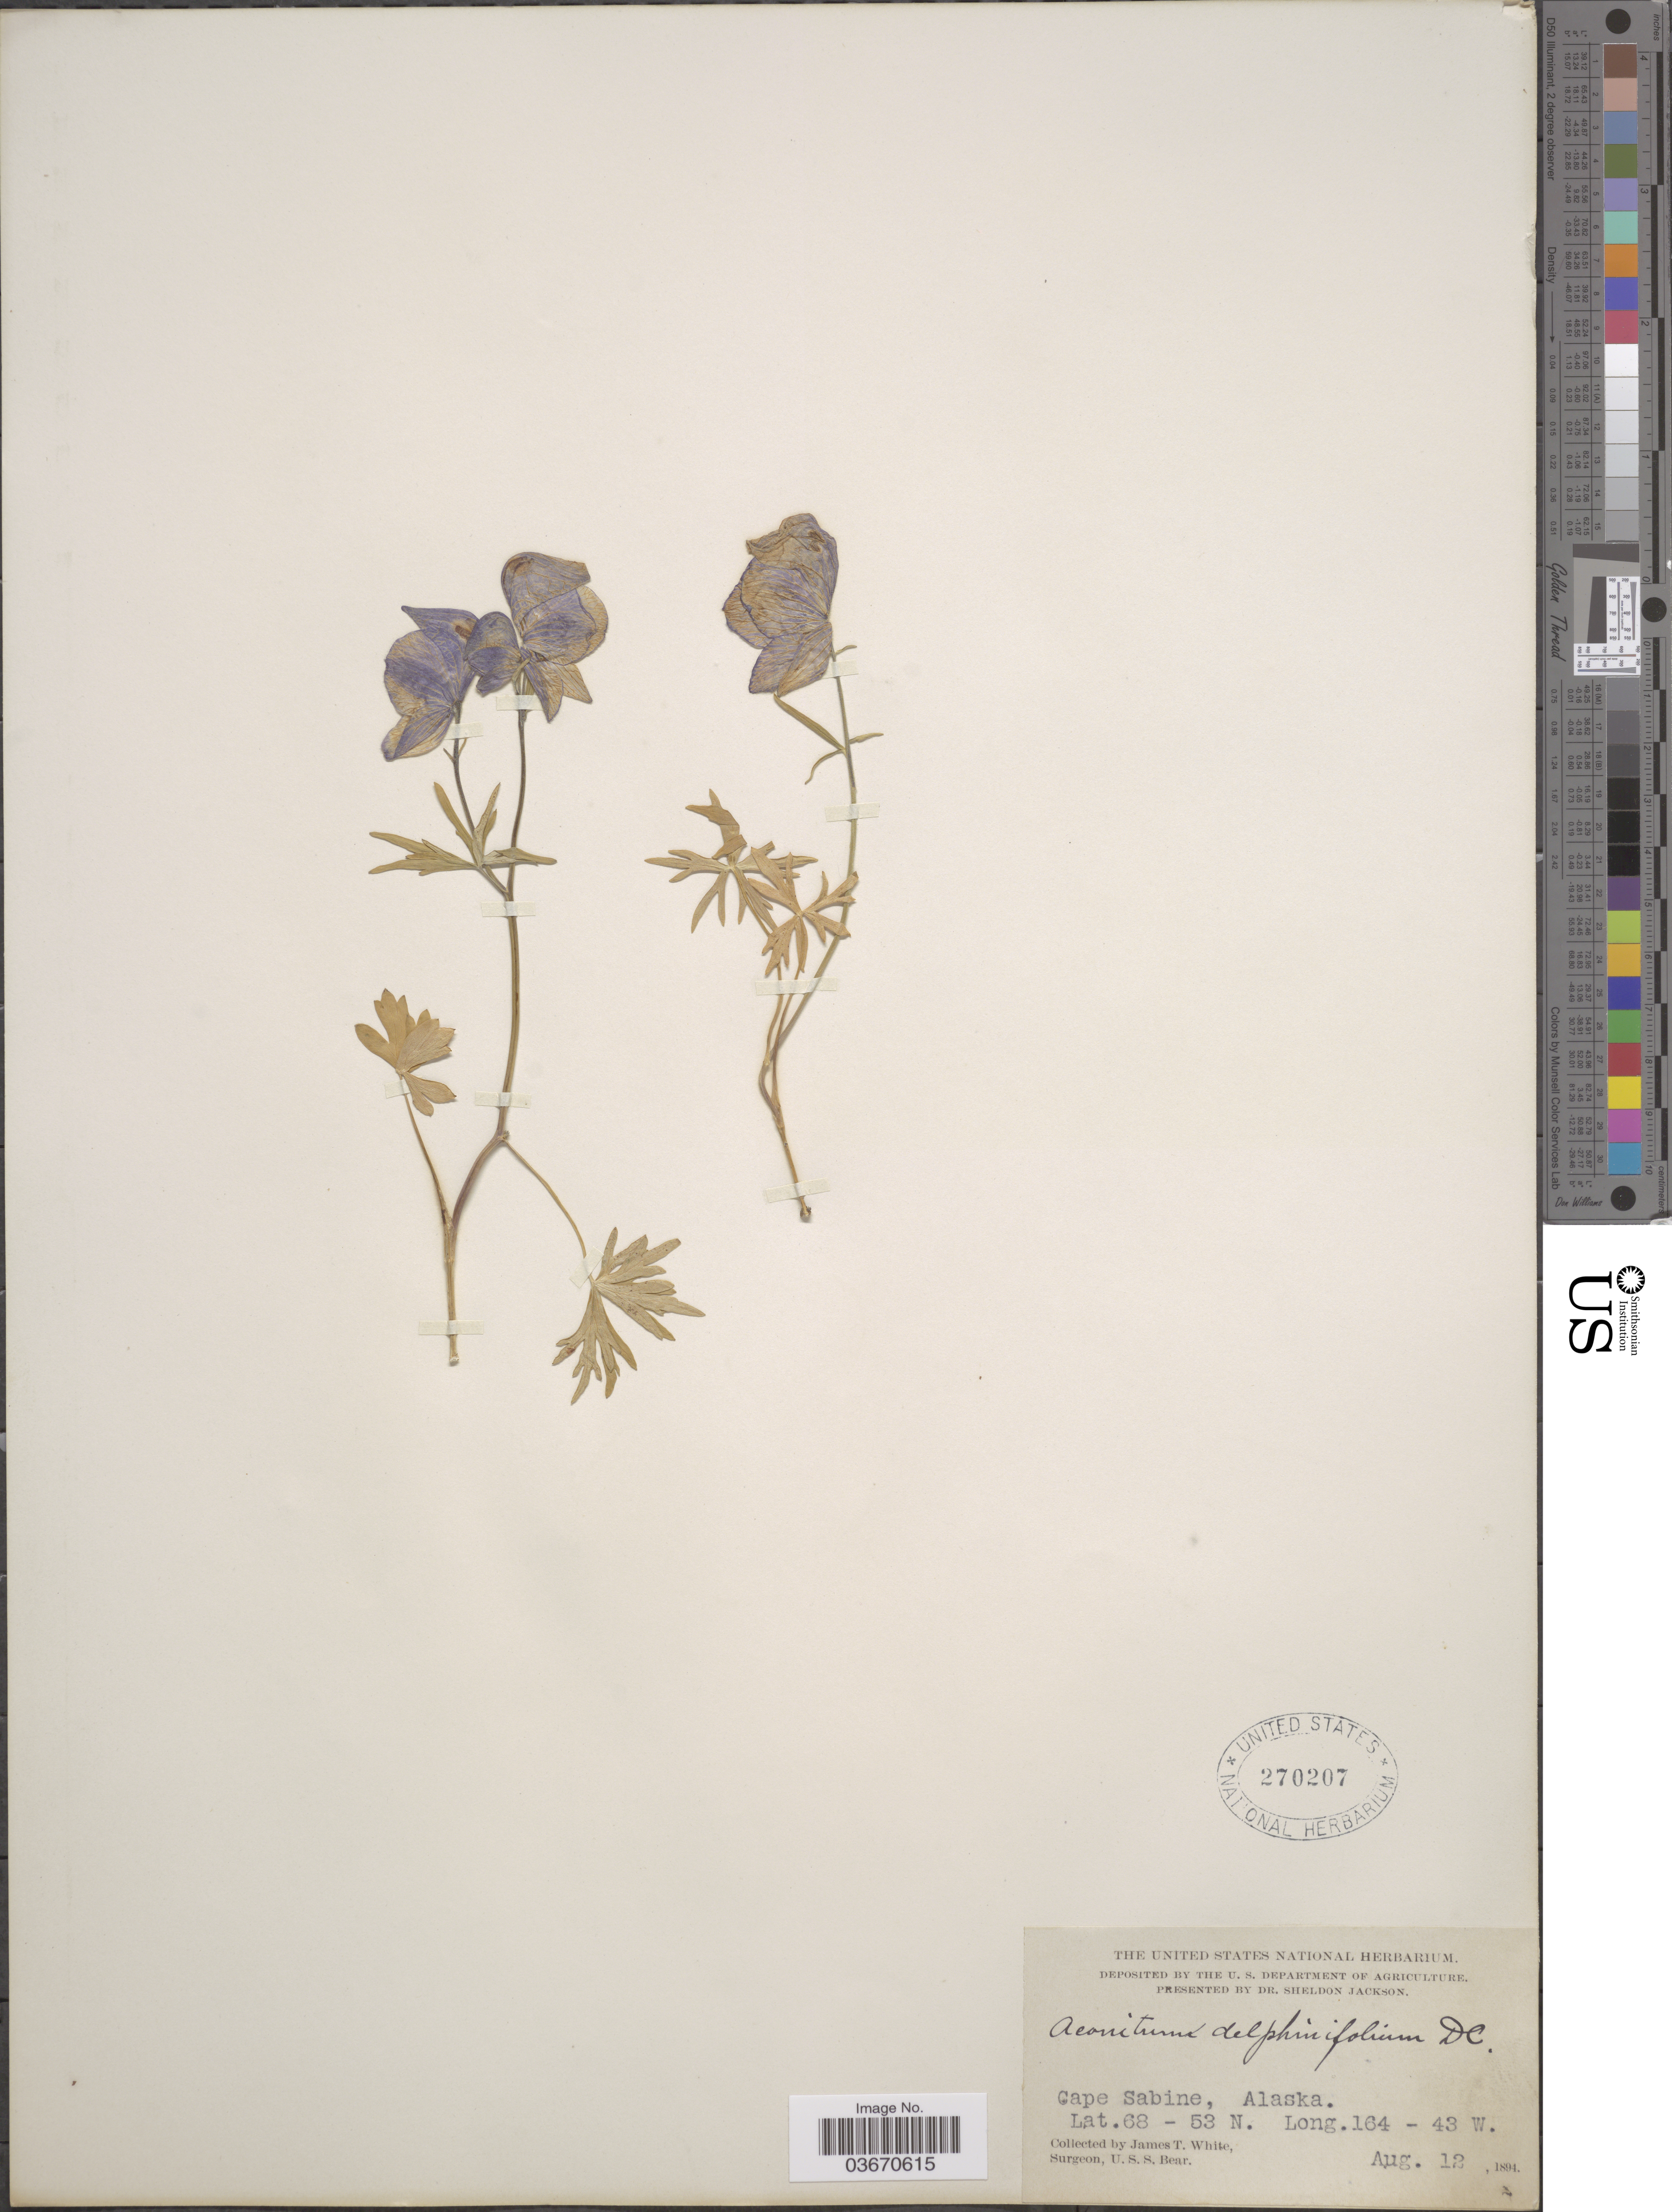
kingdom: Plantae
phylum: Tracheophyta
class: Magnoliopsida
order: Ranunculales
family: Ranunculaceae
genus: Aconitum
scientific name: Aconitum delphinifolium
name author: DC.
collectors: J. T. White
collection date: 1894-08-12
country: United States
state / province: Alaska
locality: Cape Sabine.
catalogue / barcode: US 270207